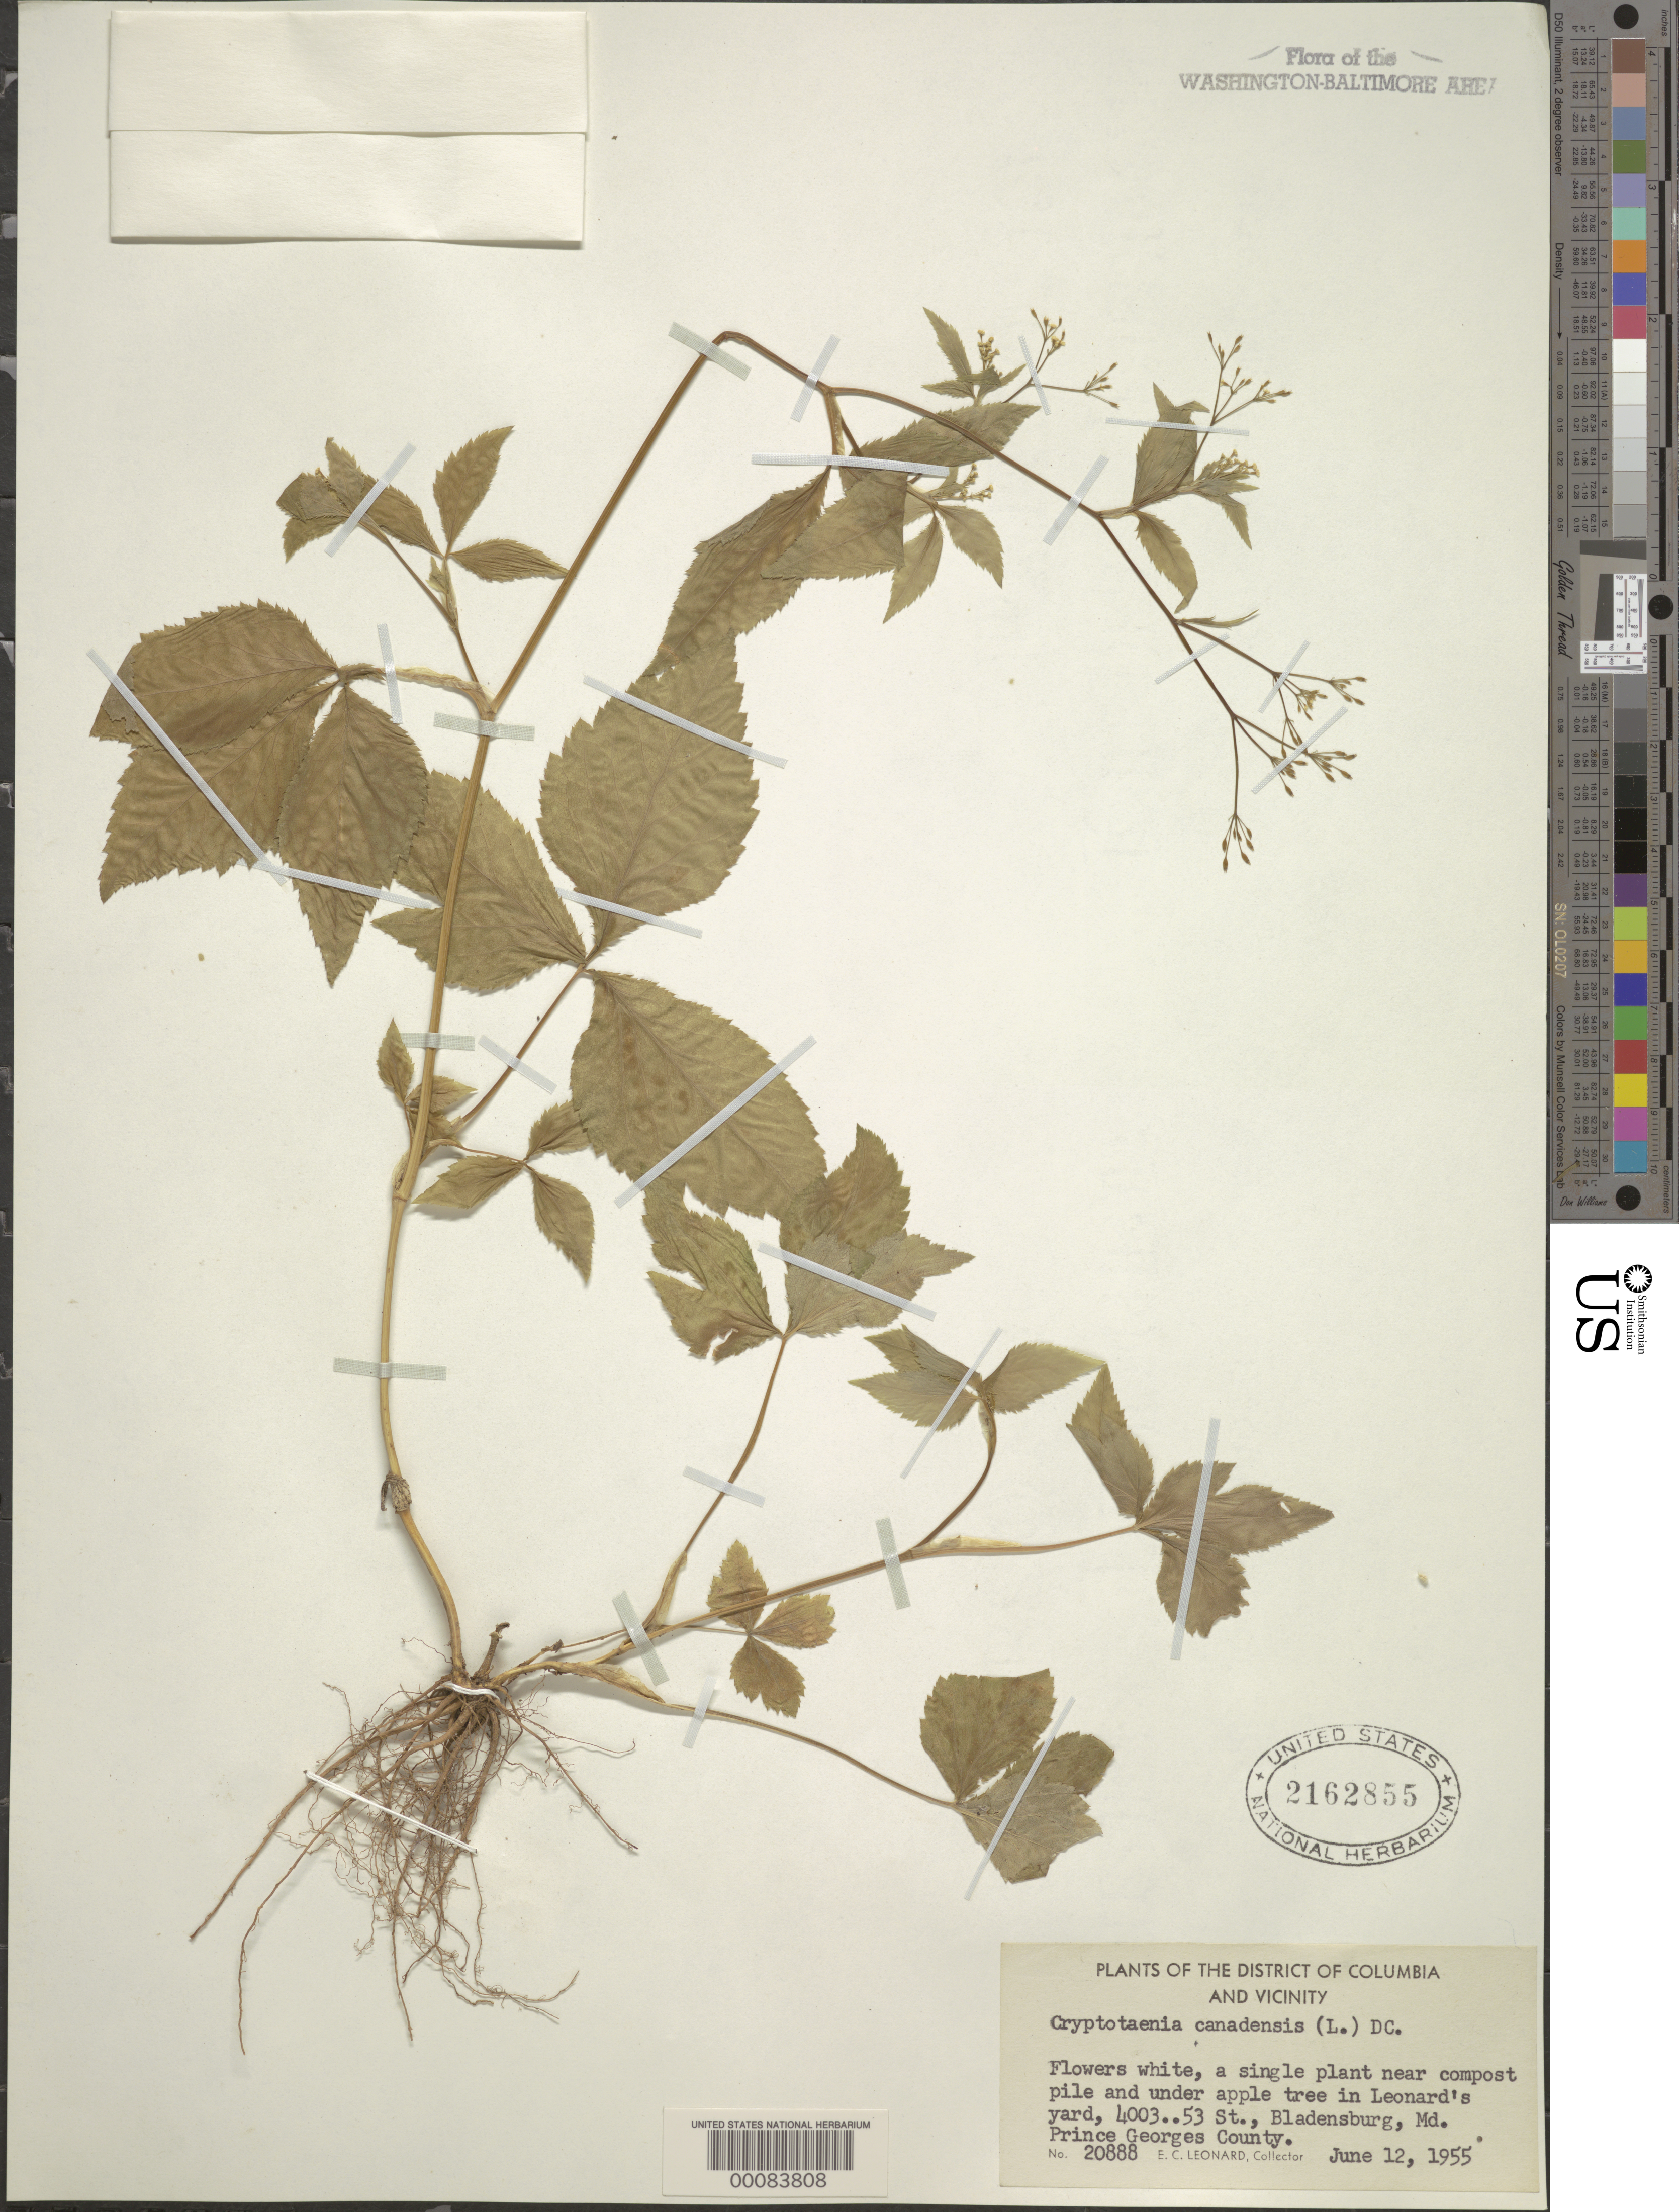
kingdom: Plantae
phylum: Tracheophyta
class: Magnoliopsida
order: Apiales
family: Apiaceae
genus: Cryptotaenia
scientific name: Cryptotaenia canadensis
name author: (L.) DC.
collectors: E. C. Leonard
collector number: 20888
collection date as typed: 12 Jun 1955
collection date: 1955-06-12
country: United States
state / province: Maryland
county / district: Prince George's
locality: Leonards Yard, Bladensburg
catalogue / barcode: US 2162855